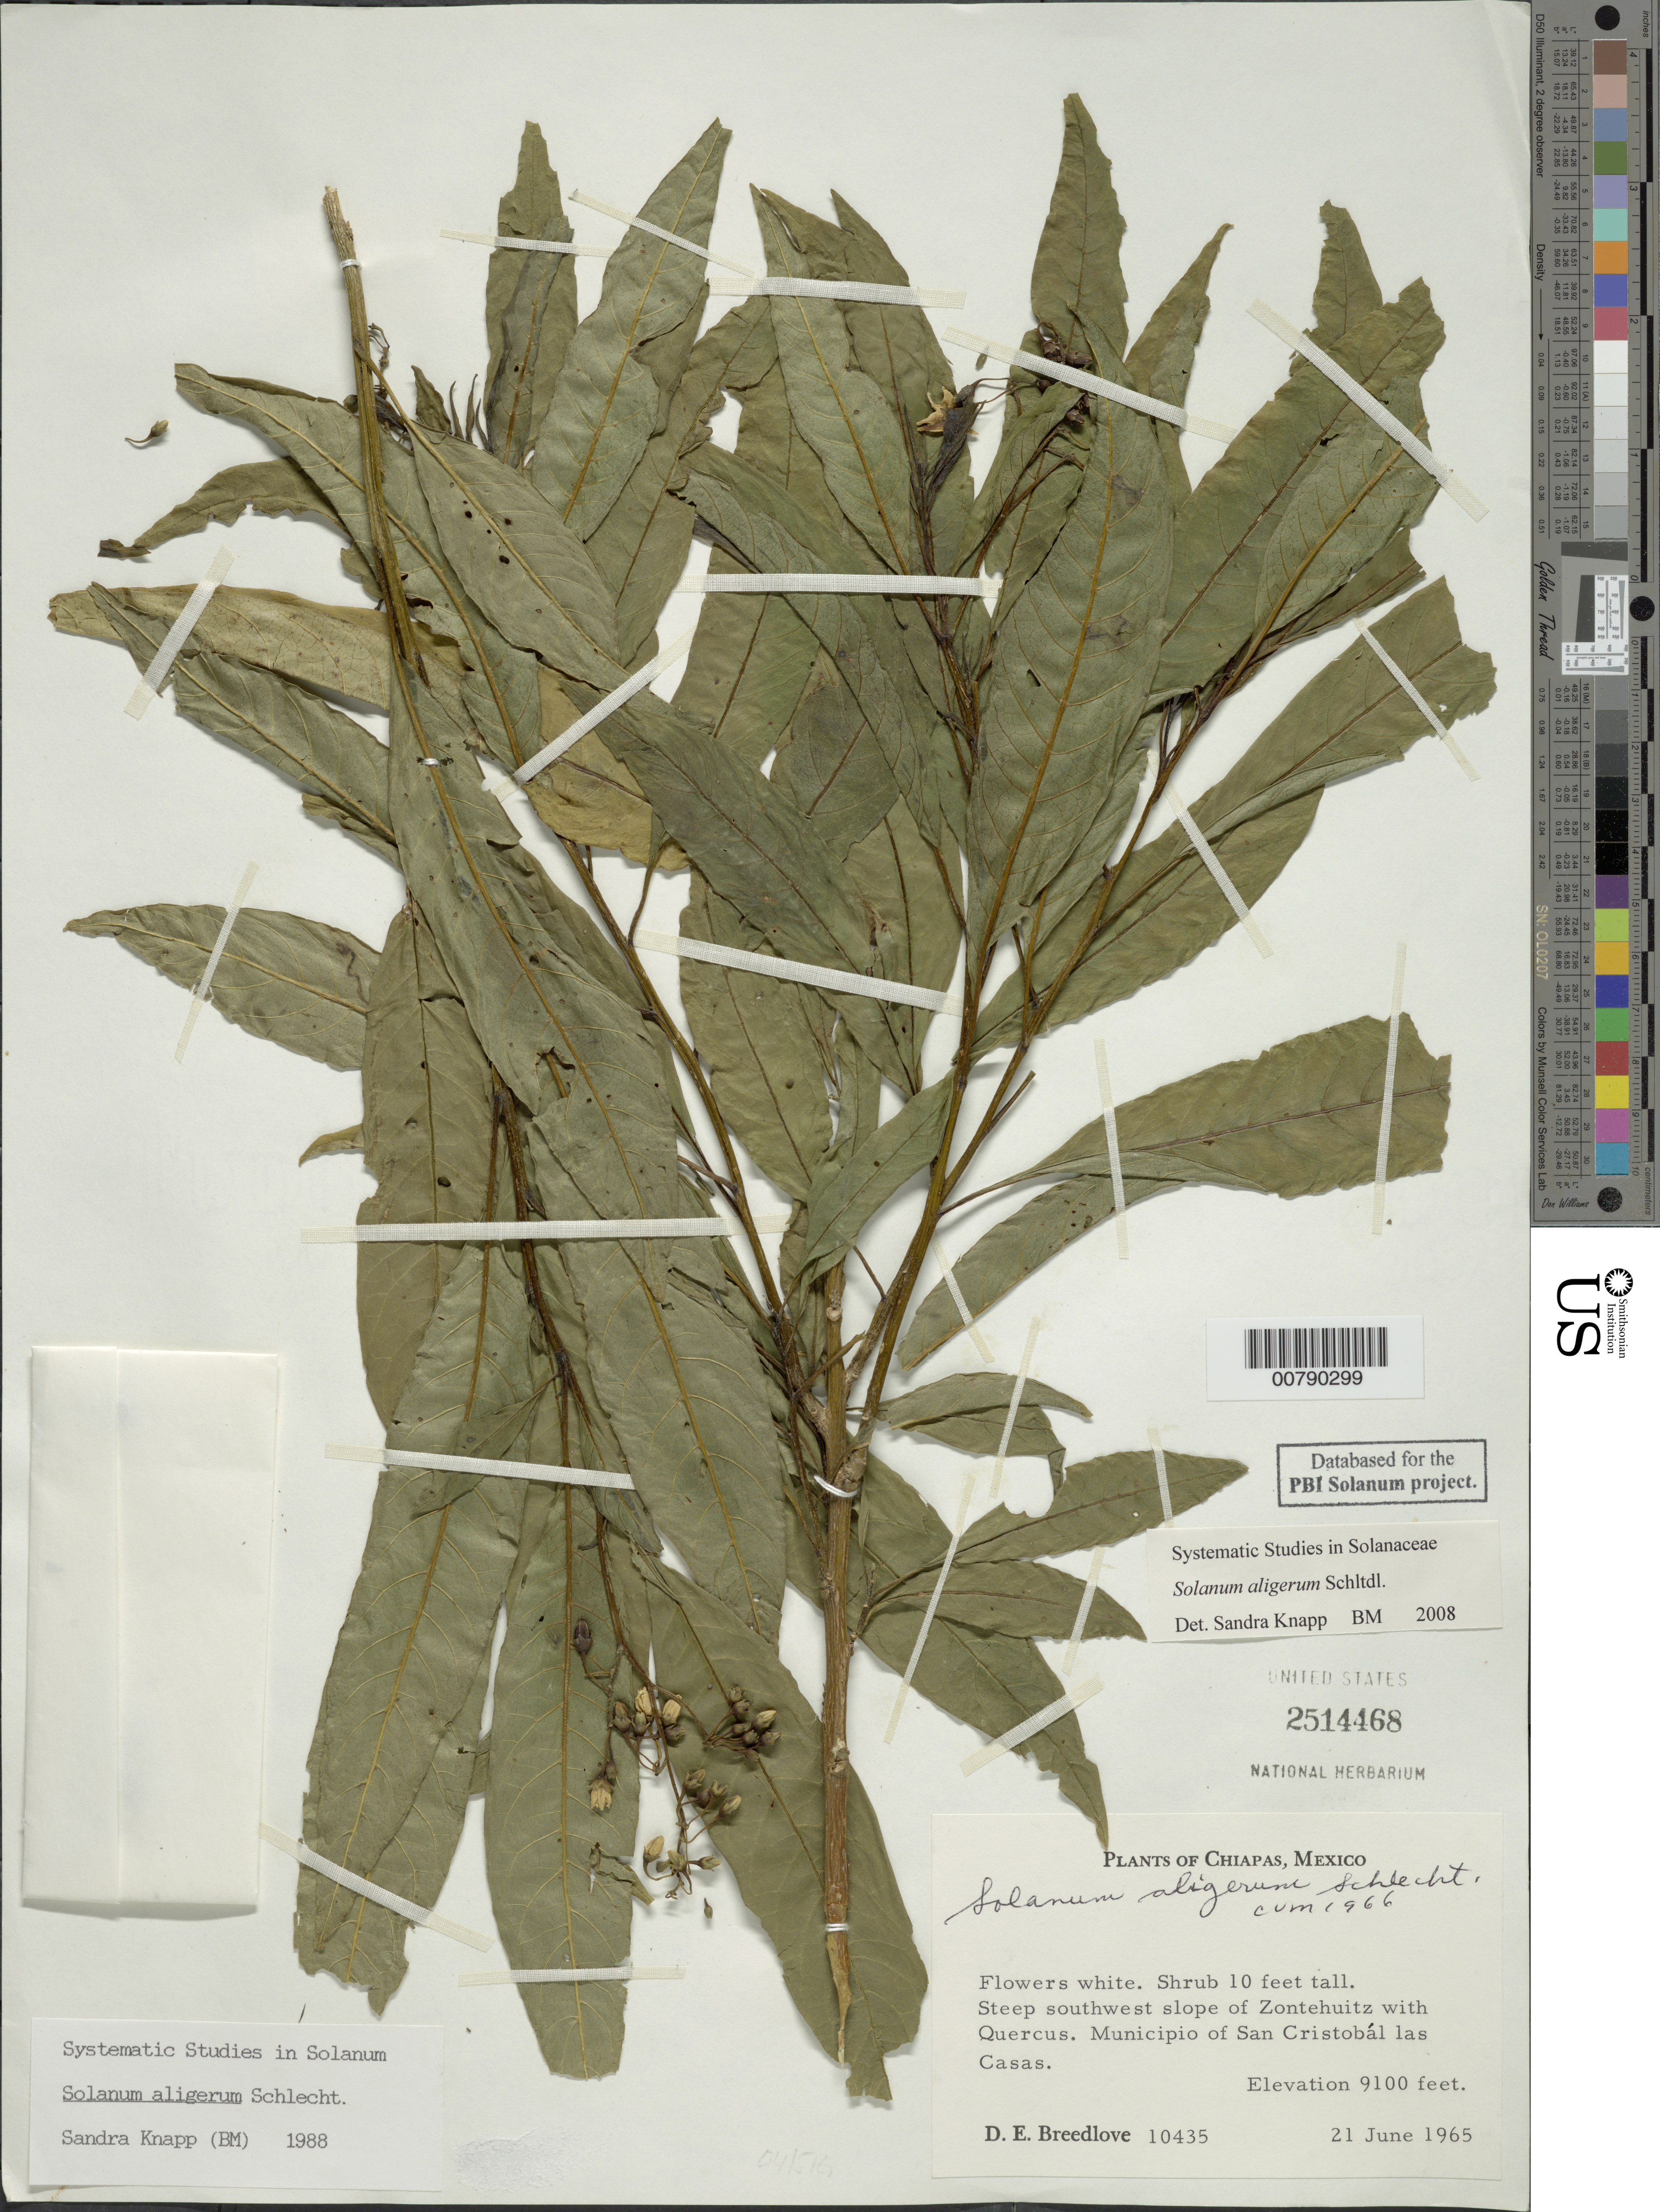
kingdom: Plantae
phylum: Tracheophyta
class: Magnoliopsida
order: Solanales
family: Solanaceae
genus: Solanum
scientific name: Solanum aligerum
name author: Schltdl.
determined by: Knapp, S. D.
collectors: D. E. Breedlove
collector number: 10435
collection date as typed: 21 Jun 1965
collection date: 1965-06-21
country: Mexico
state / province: Chiapas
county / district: San Cristóbal de las Casas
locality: SW slope of Zontehuiz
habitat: steep slope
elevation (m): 2774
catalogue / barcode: US 2514468